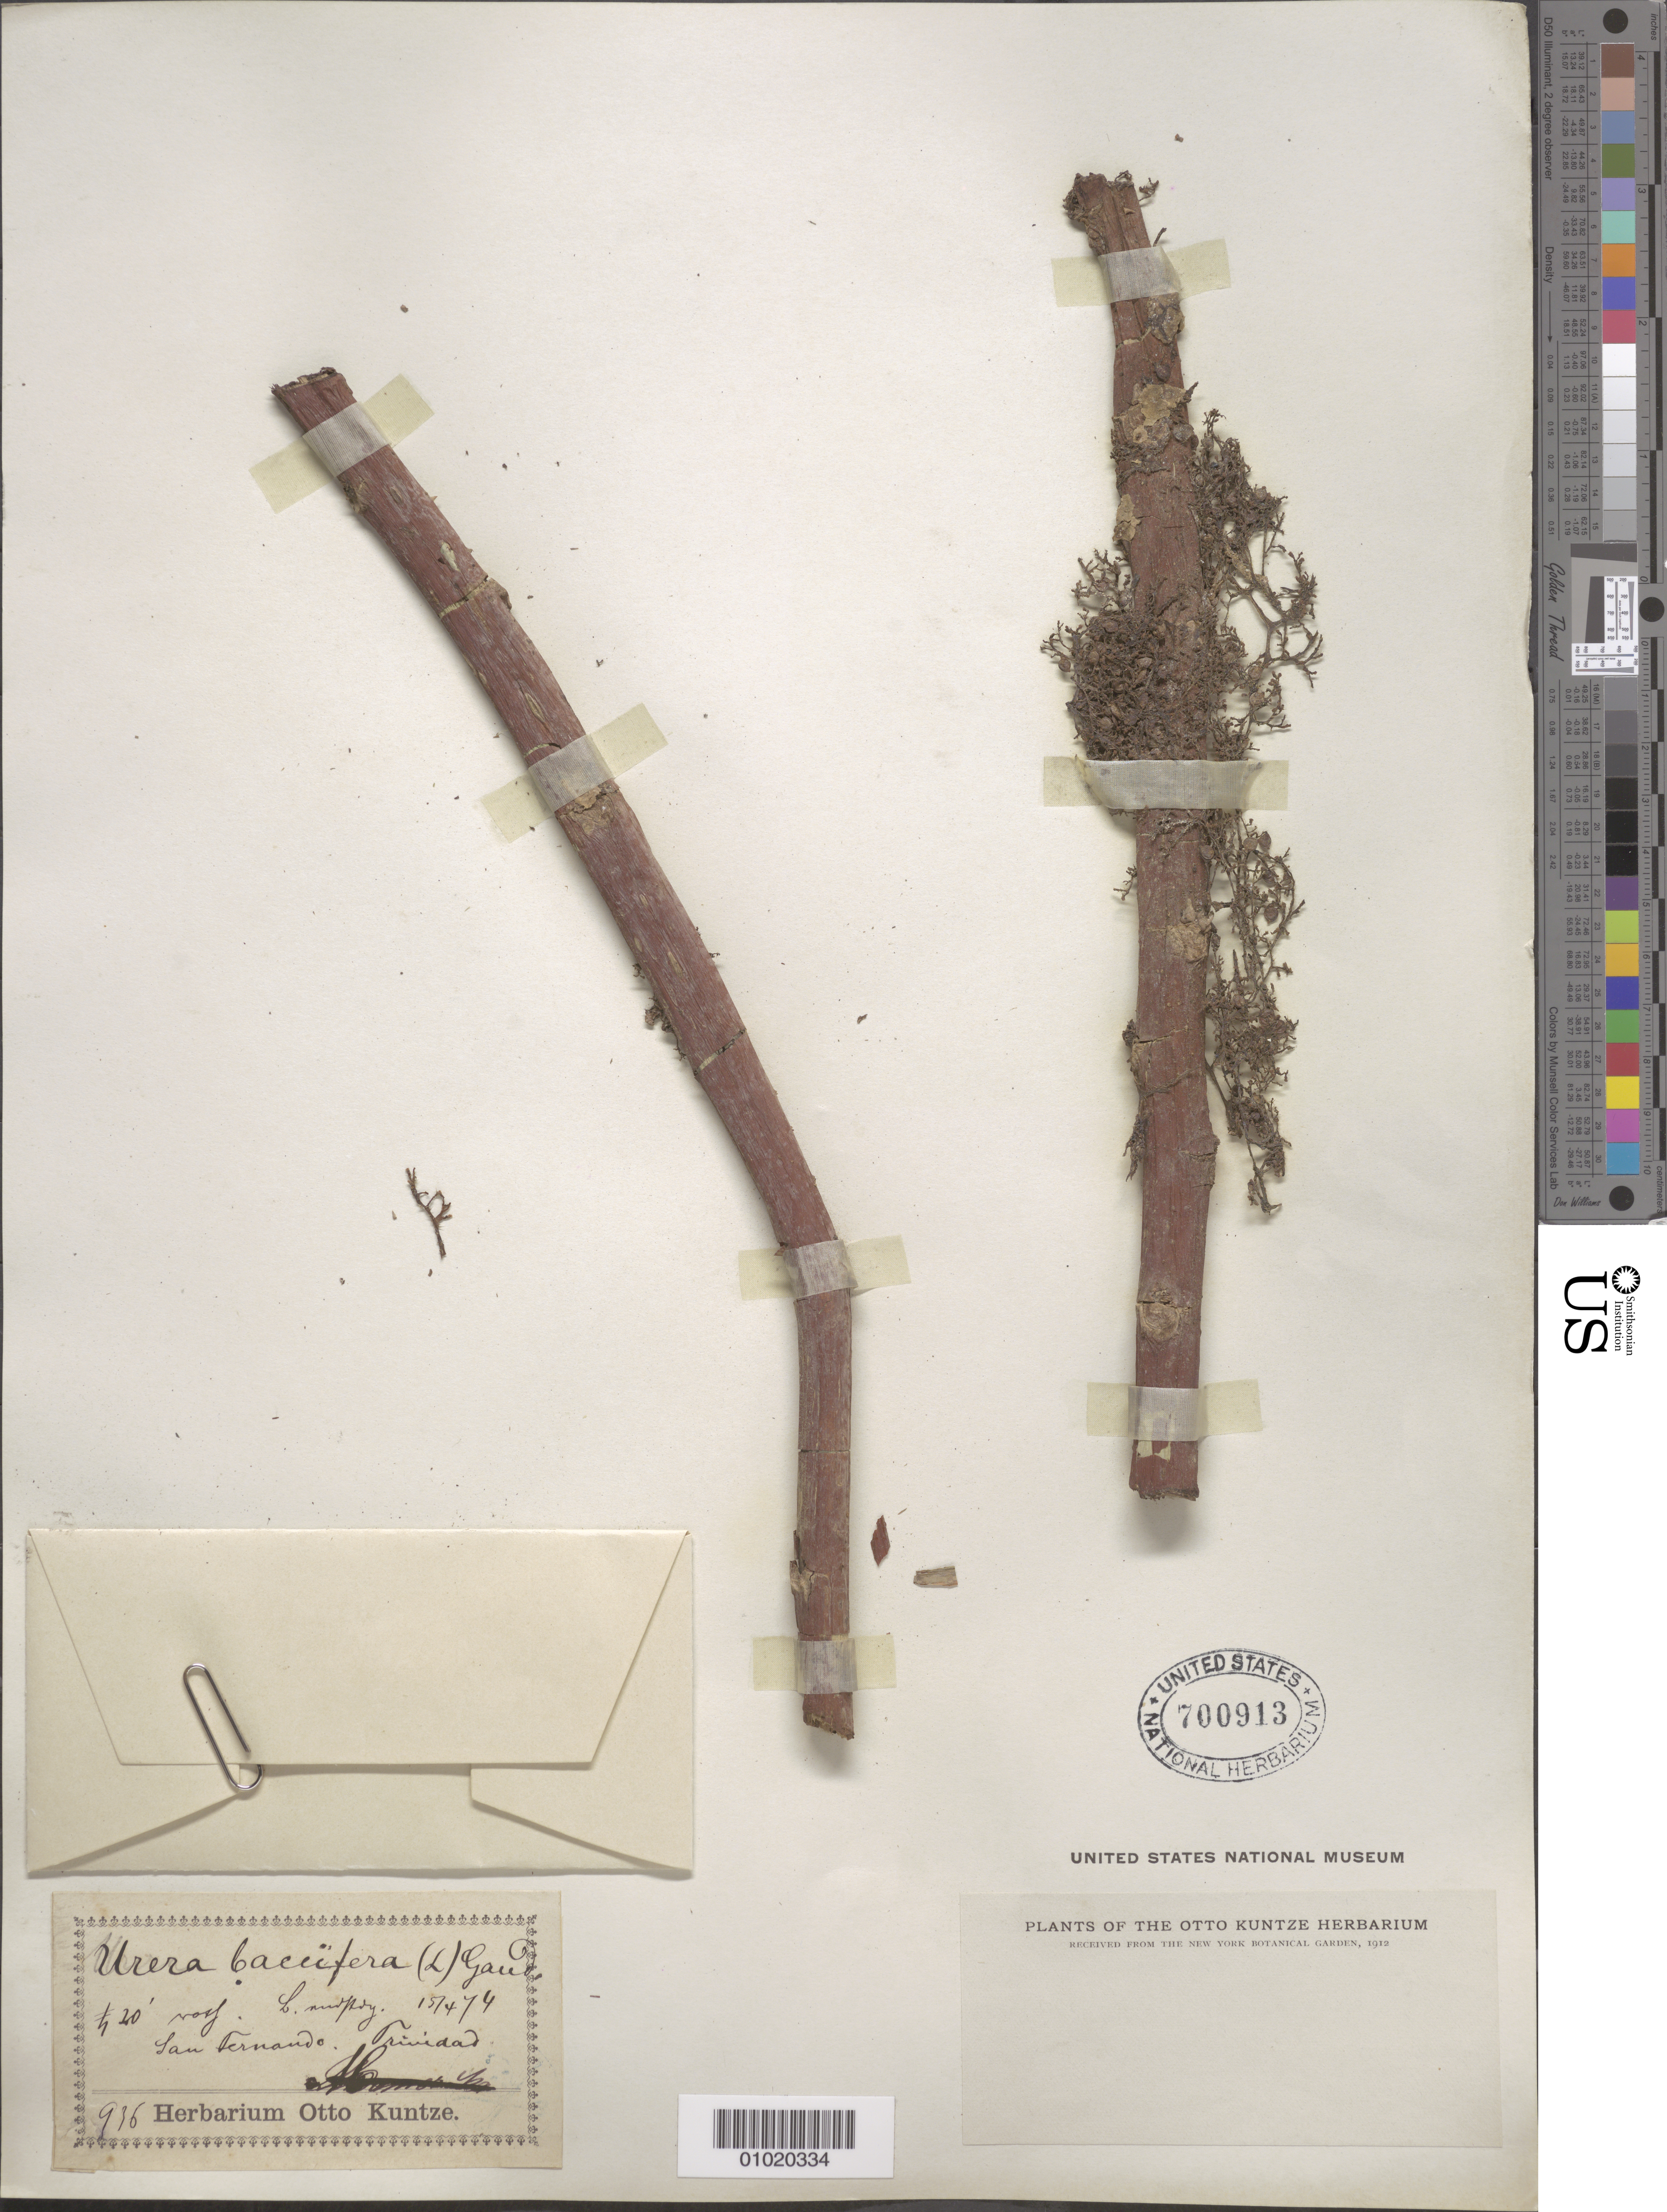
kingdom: Plantae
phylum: Tracheophyta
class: Magnoliopsida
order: Rosales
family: Urticaceae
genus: Urera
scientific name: Urera baccifera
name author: (L.) Gaudich. ex Wedd.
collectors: C.E.O. Kuntze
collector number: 916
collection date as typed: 15 Apr 1904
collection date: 1904-04-15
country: Trinidad and Tobago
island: Trinidad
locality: San Fernando.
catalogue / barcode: US 700913